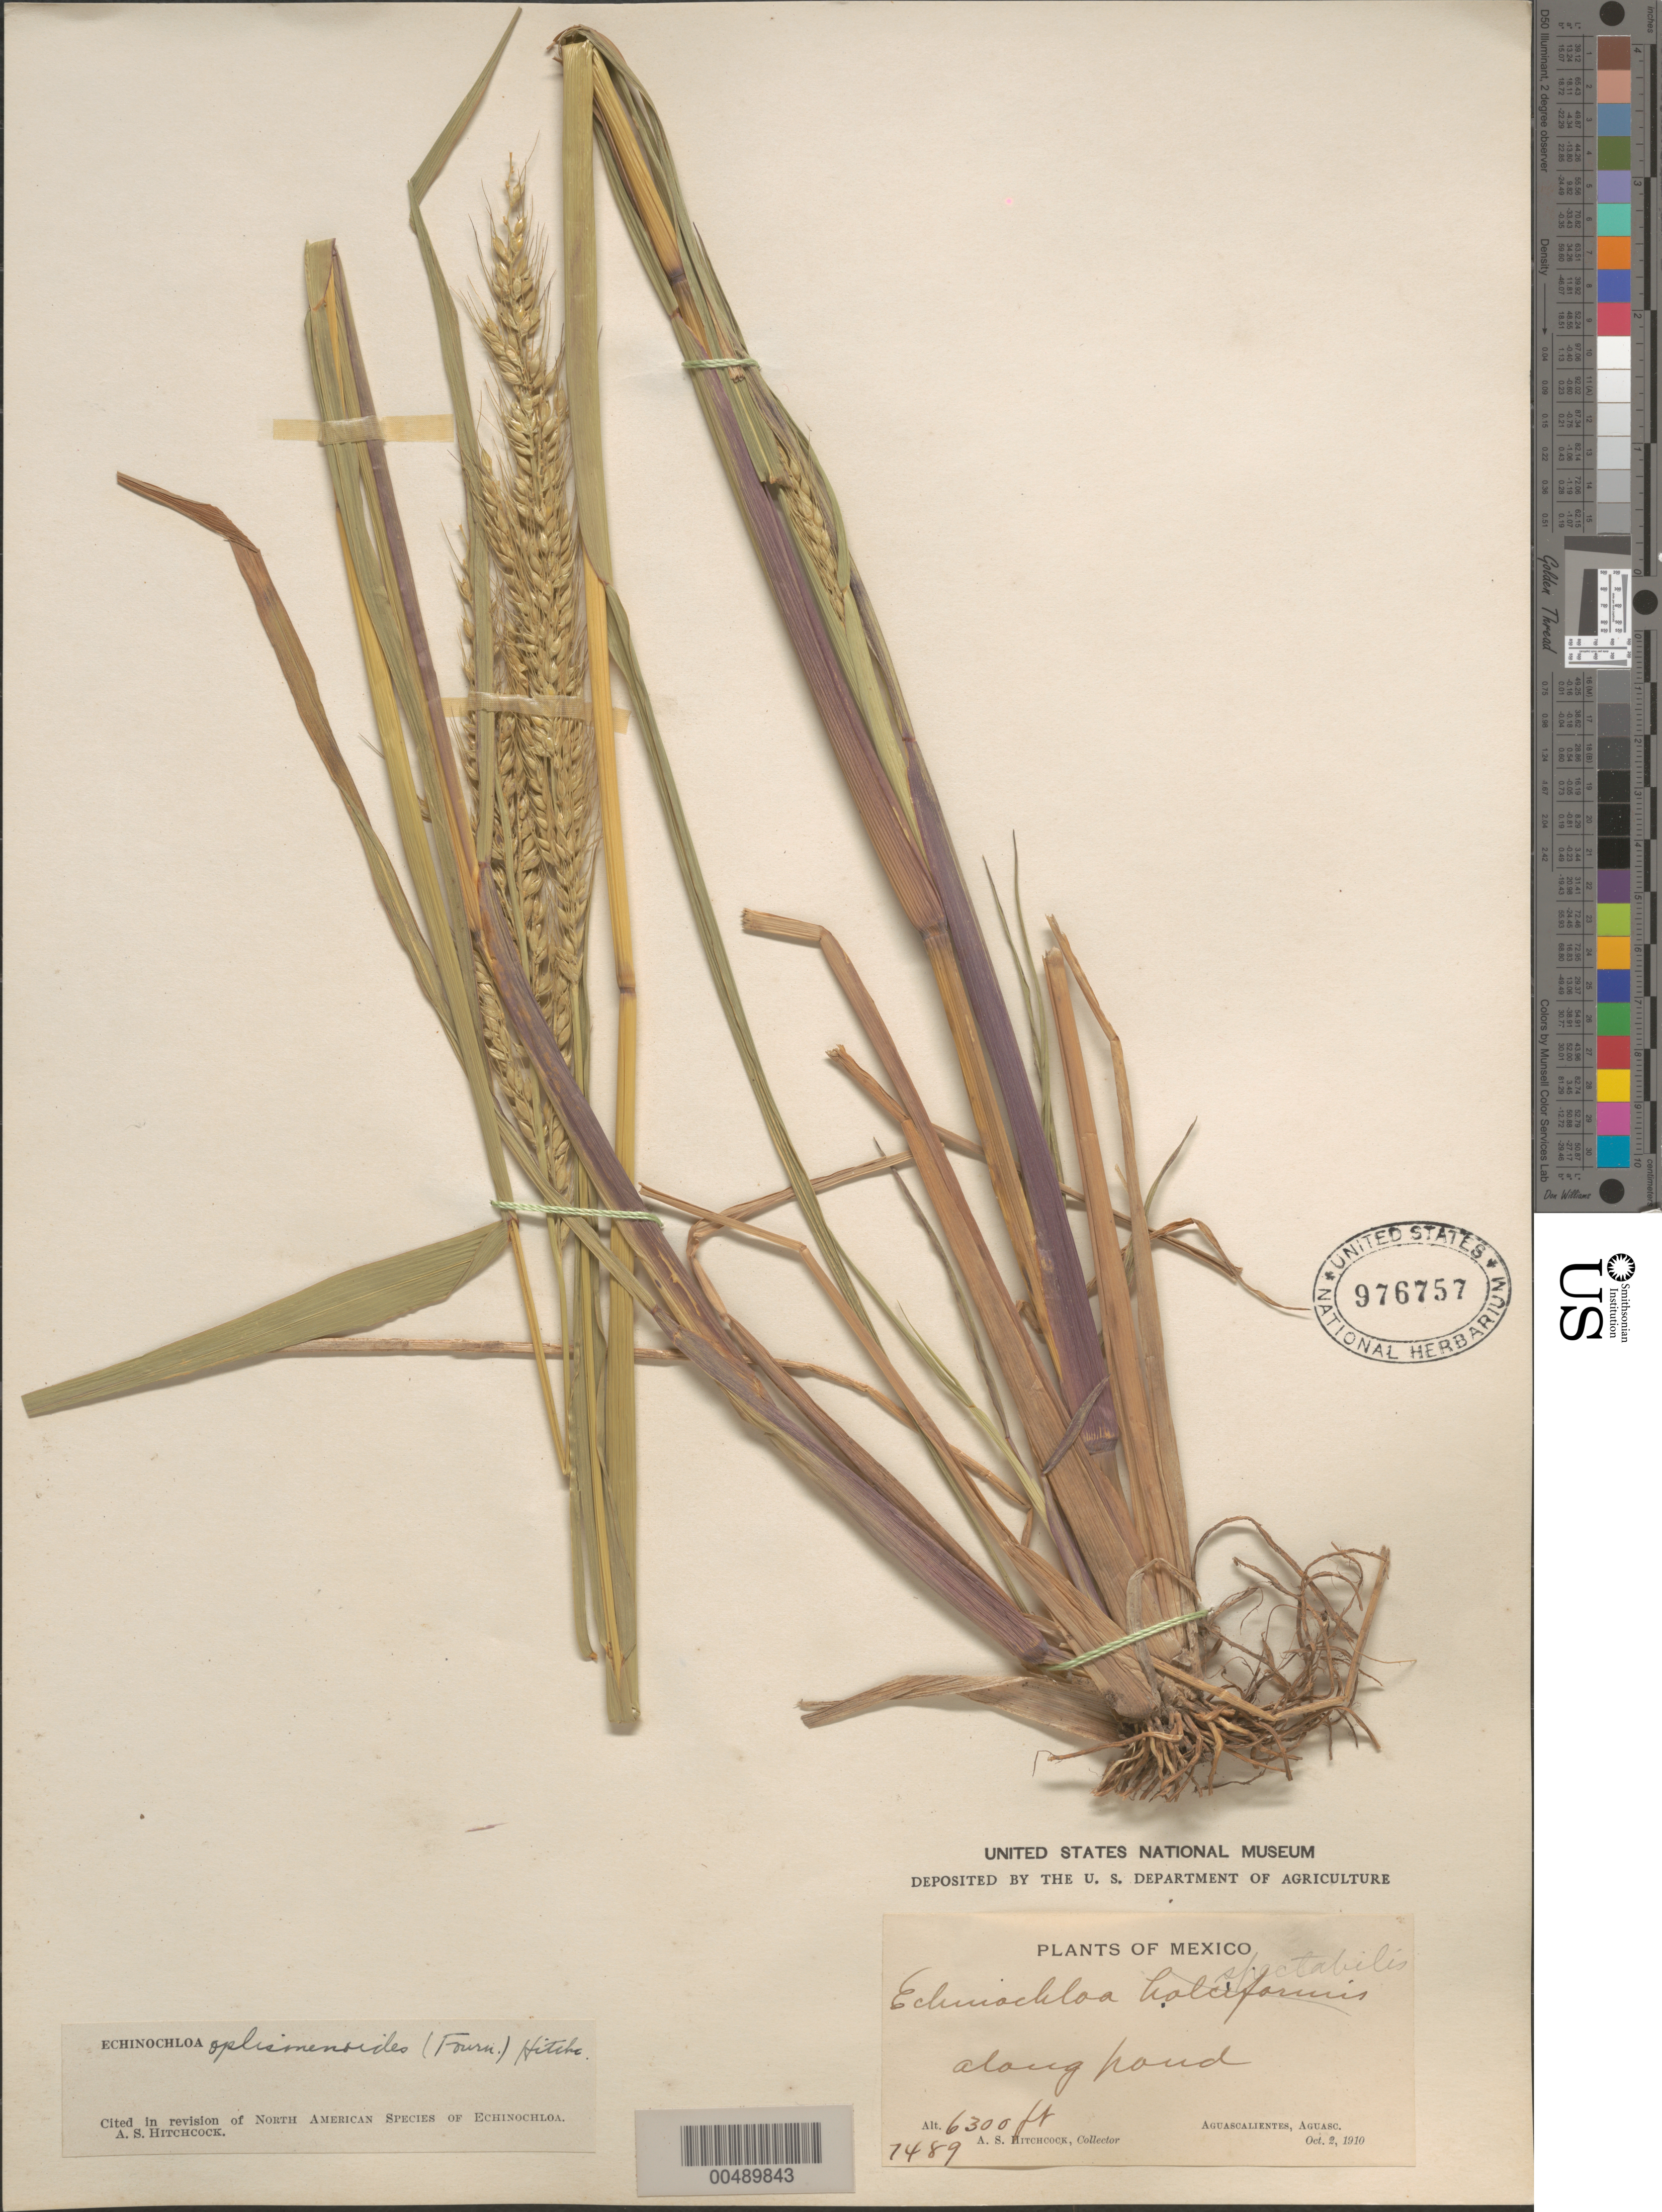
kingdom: Plantae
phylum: Tracheophyta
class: Liliopsida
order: Poales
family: Poaceae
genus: Echinochloa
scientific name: Echinochloa oplismenoides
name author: (E. Fourn.) Hitchc.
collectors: A. S. Hitchcock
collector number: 7489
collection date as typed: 2 Oct 1910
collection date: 1910-10-02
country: Mexico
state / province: Aguascalientes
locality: Aguascalientes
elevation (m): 1920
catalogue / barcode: US 976757